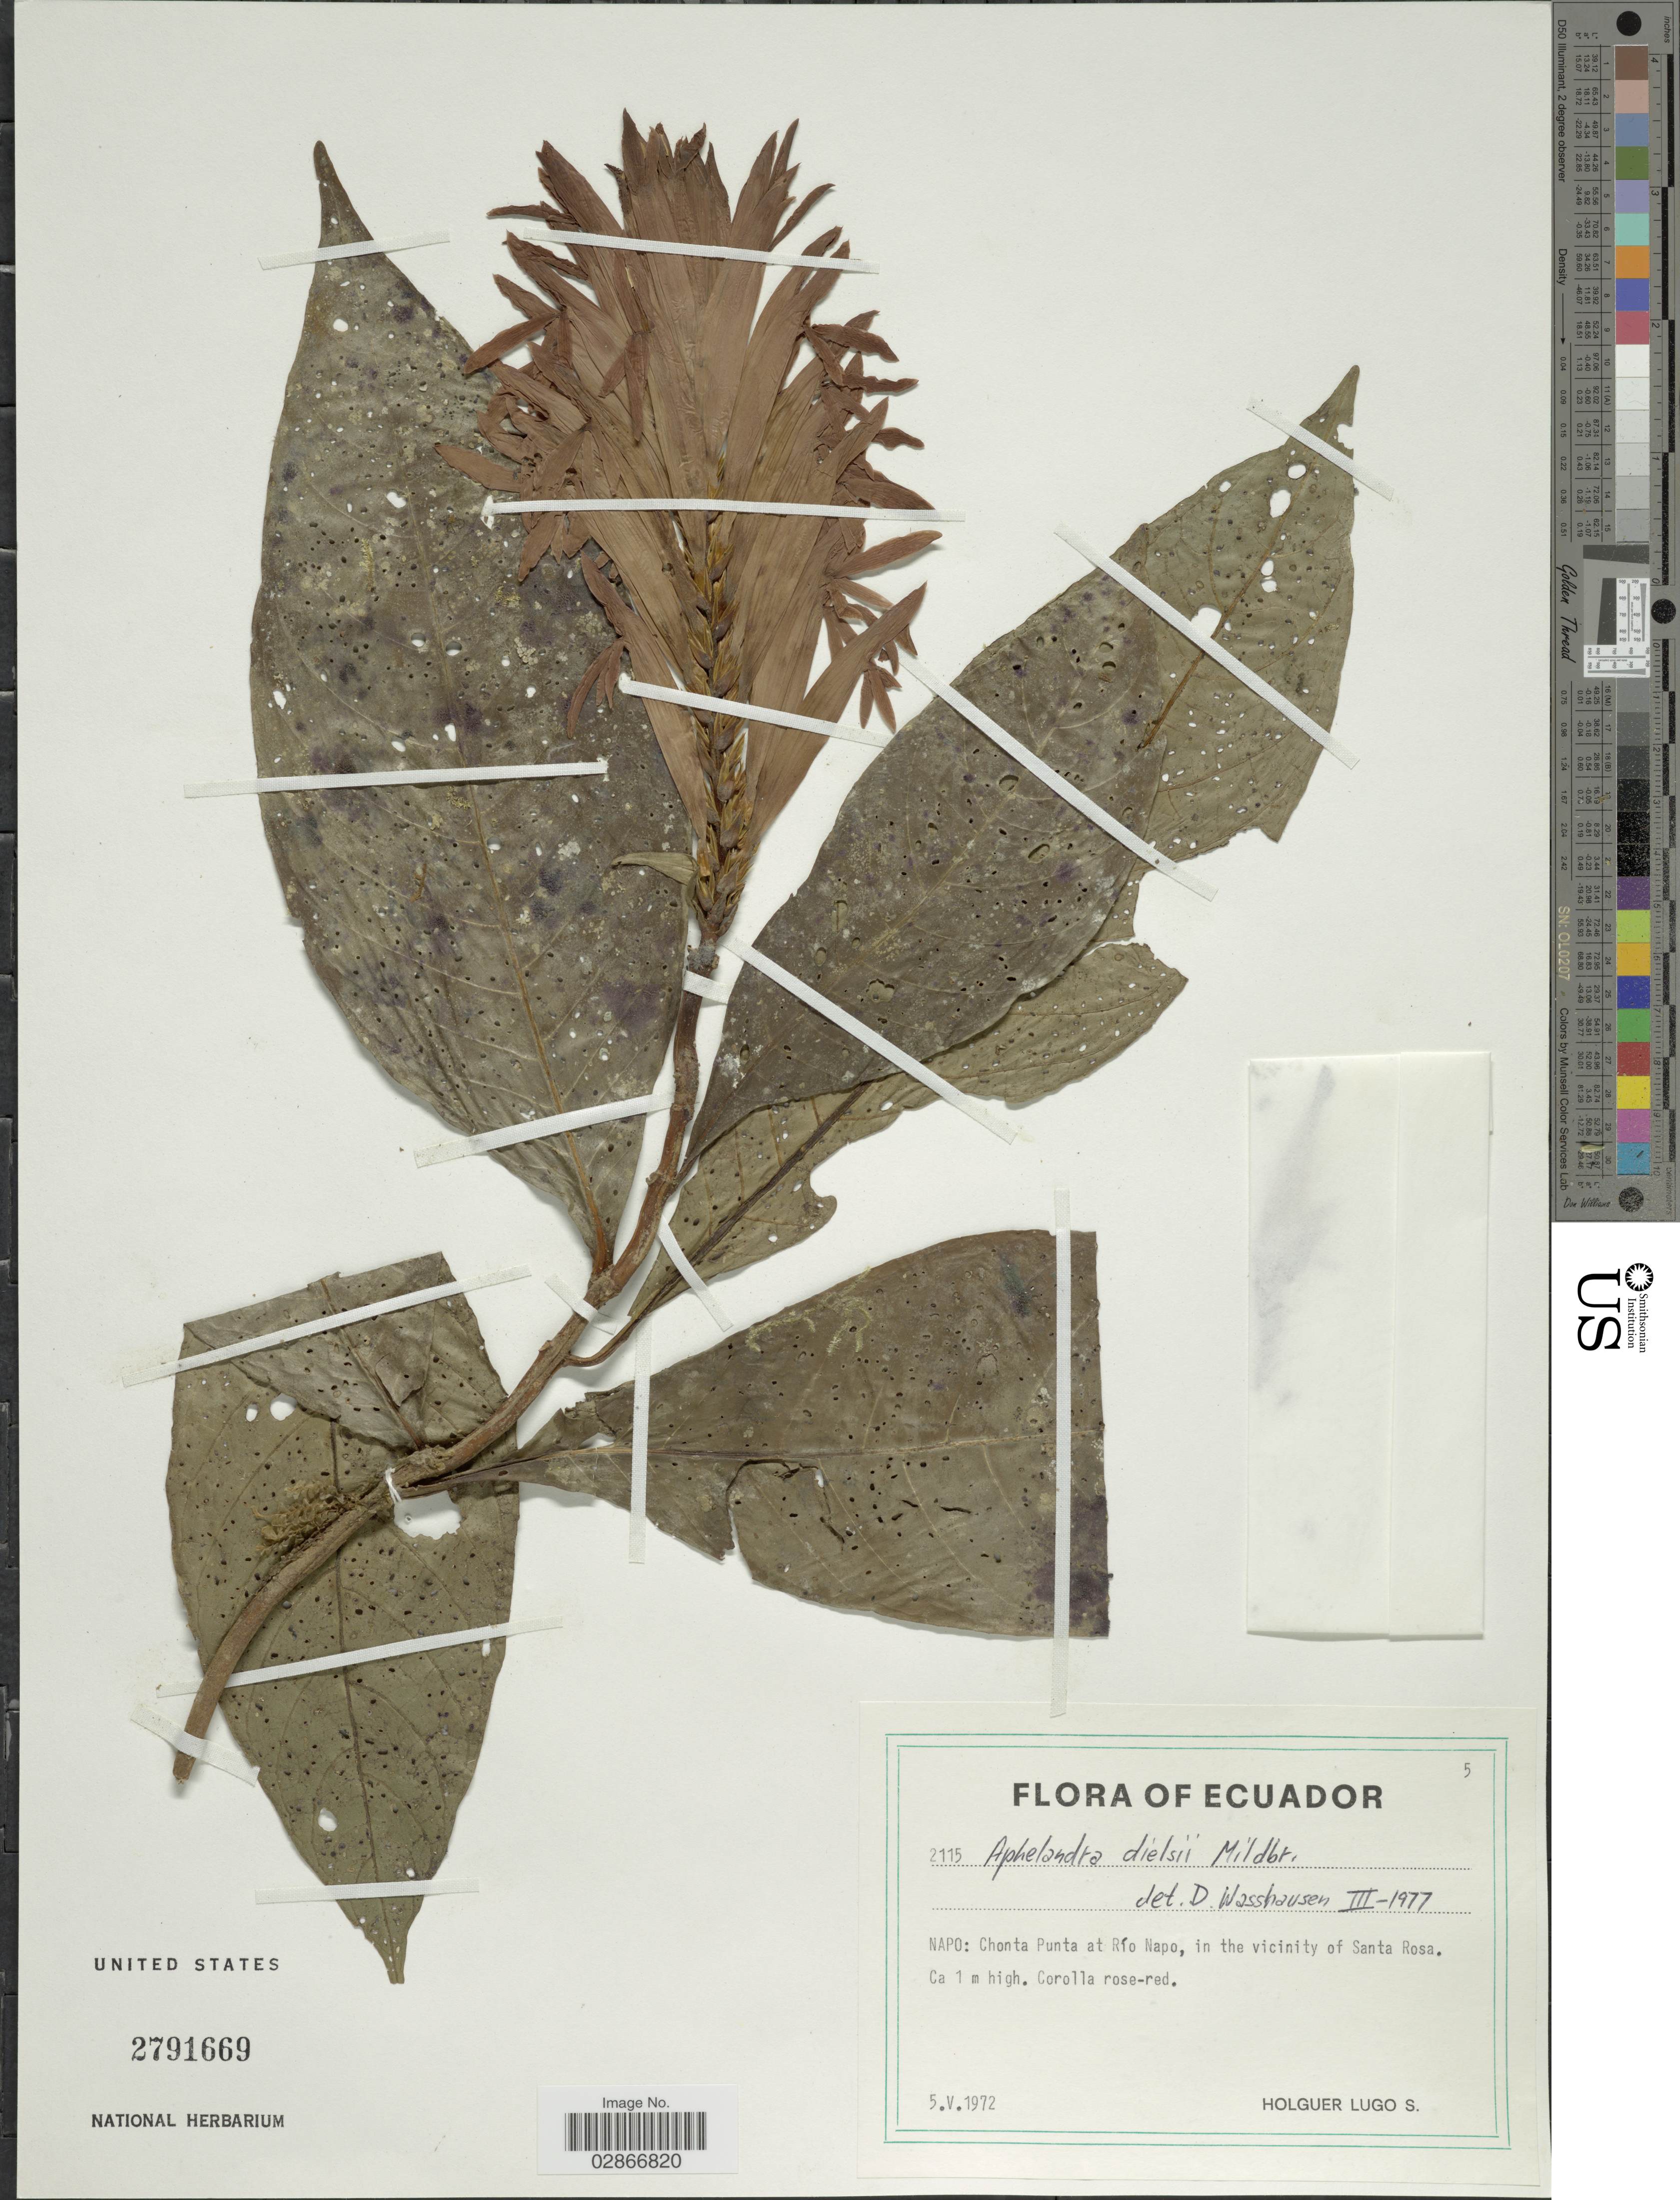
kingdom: Plantae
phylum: Tracheophyta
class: Magnoliopsida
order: Lamiales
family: Acanthaceae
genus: Aphelandra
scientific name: Aphelandra dielsii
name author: Mildbr.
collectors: H. Lugo S.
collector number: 2115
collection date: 1972-05-05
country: Ecuador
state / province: Napo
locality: Chonta Punta at Río Napo, in the vicinity of Santa Rosa.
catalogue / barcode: US 2791669